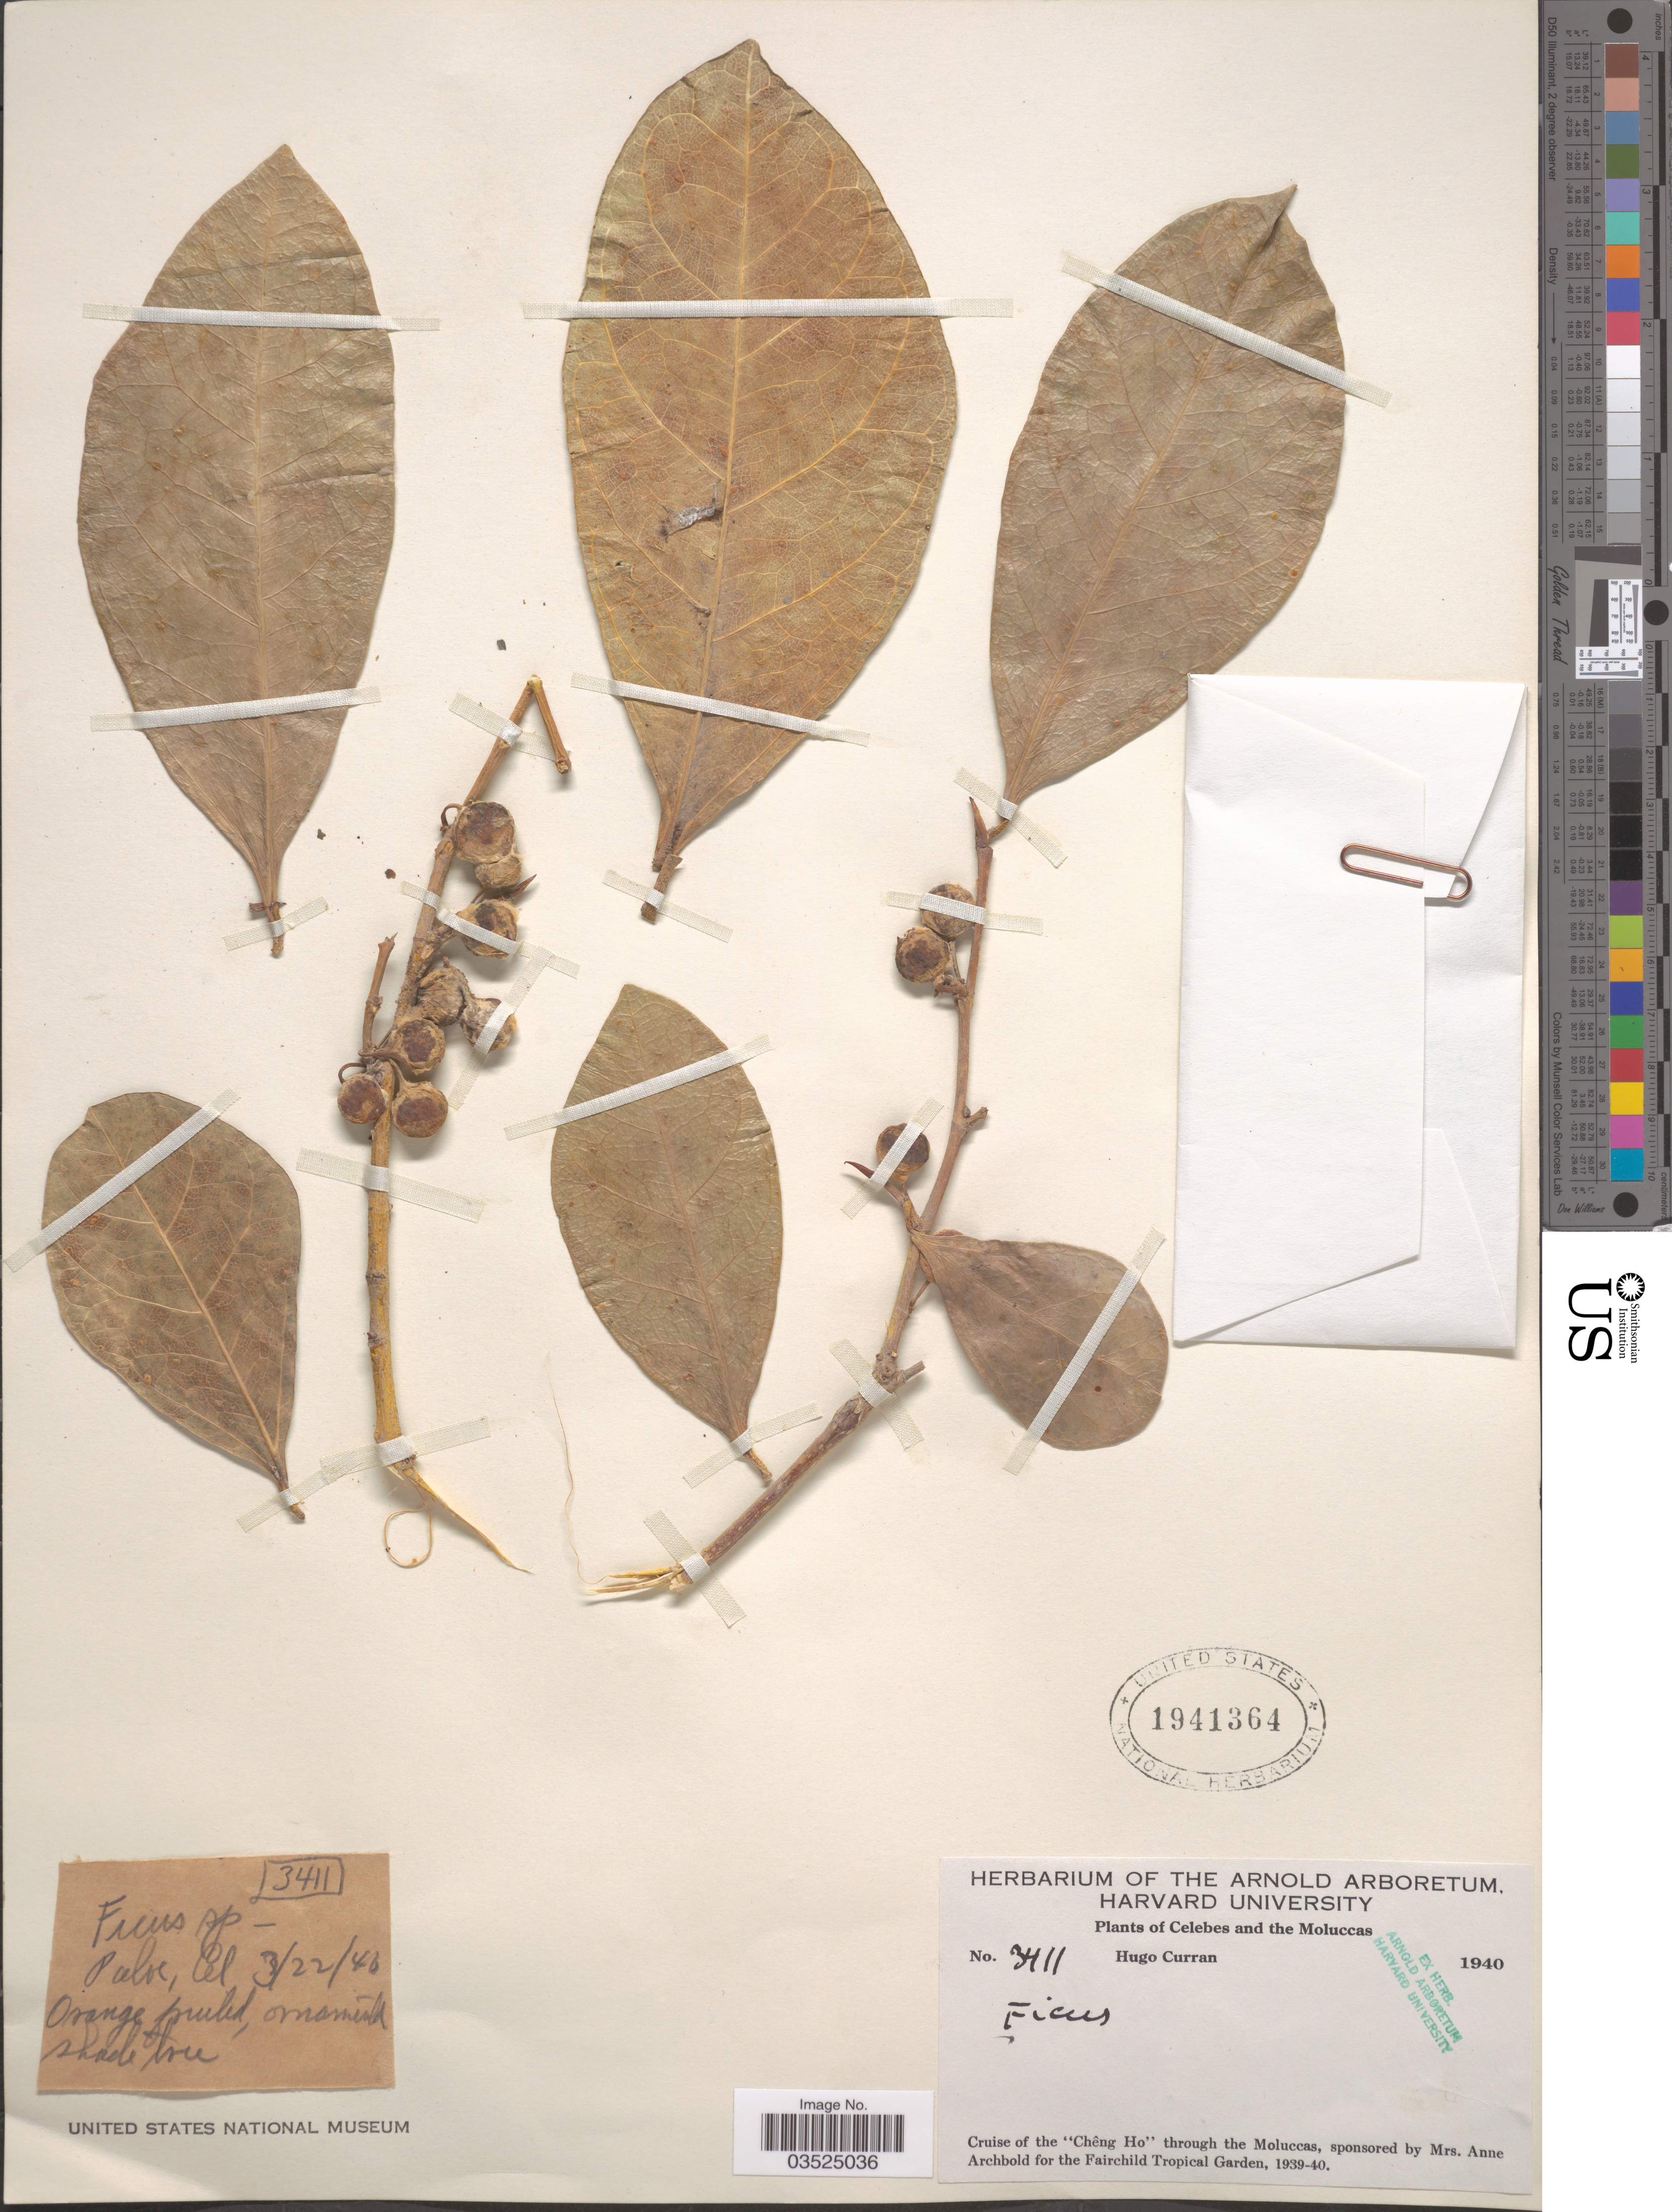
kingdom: Plantae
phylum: Tracheophyta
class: Magnoliopsida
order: Rosales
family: Moraceae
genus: Ficus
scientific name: Ficus sp.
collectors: H. Curran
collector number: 3411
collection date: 1940-03-22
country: Indonesia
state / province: Maluku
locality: Celebes and the Moluccas. Paloe, Cel.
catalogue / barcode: US 1941364